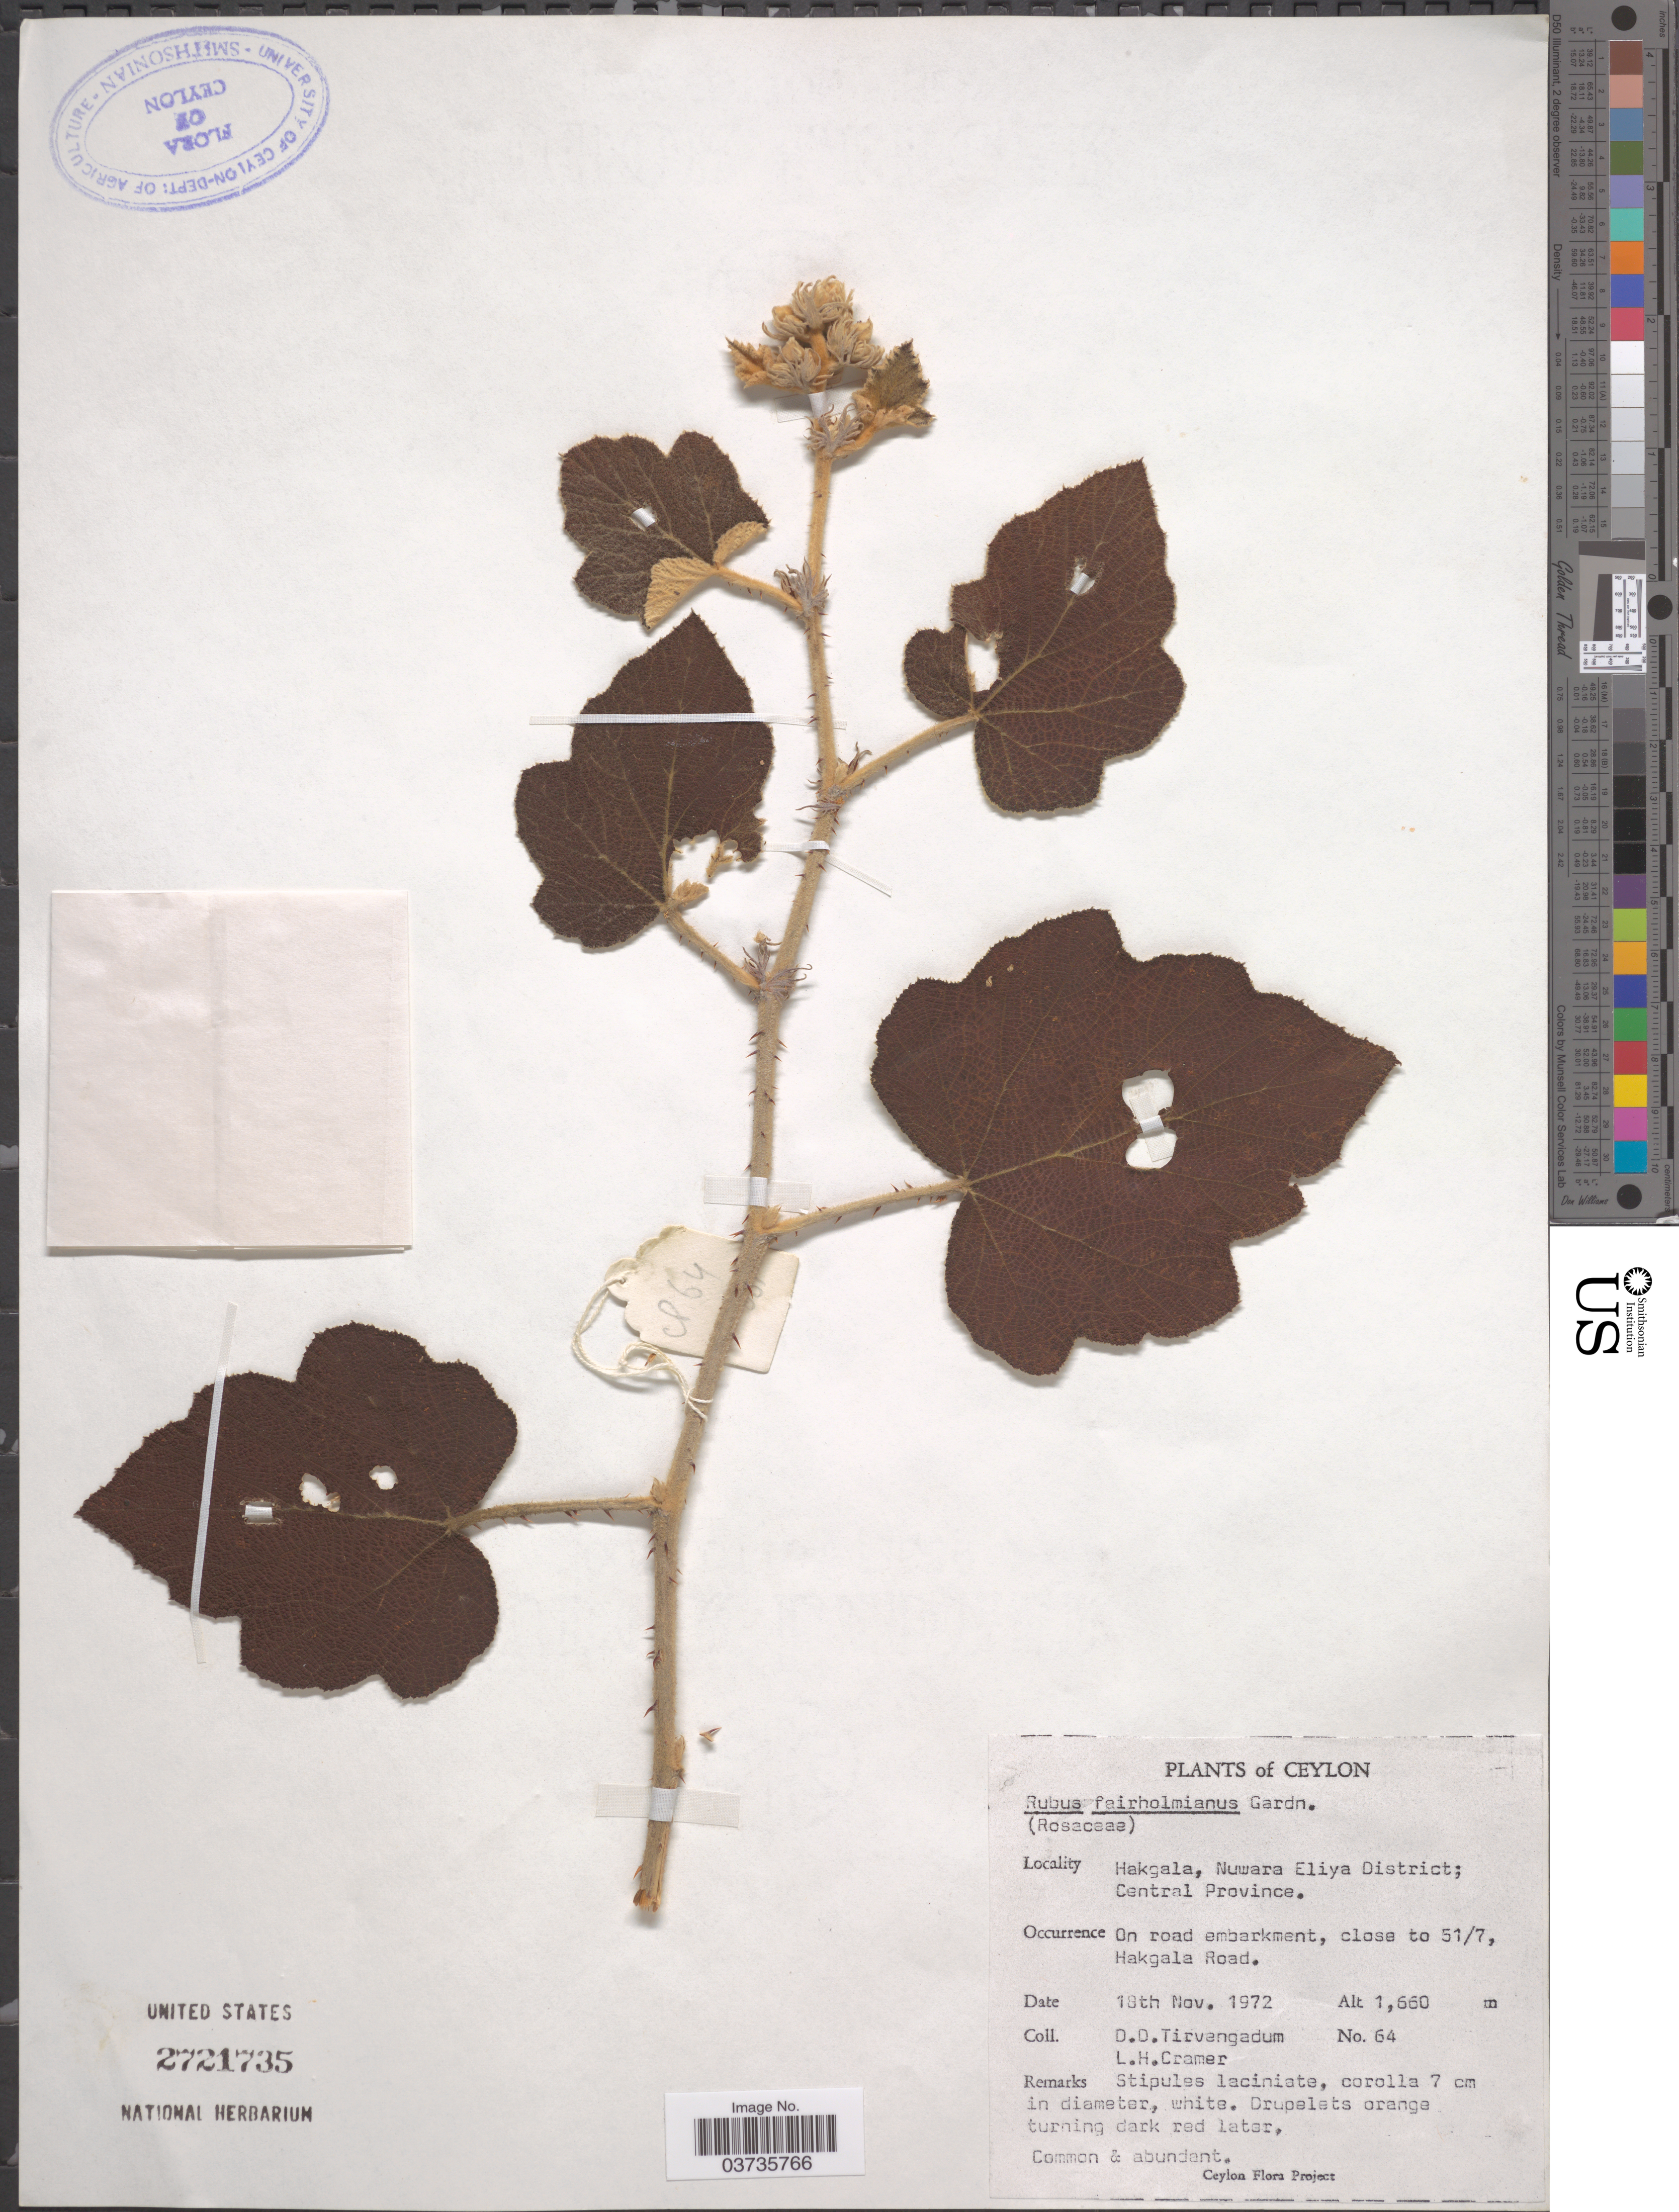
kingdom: Plantae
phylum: Tracheophyta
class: Magnoliopsida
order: Rosales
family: Rosaceae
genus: Rubus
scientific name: Rubus fairholmianus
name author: Gardner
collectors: D. Tirvengadum & L. H. Cramer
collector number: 64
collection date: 1972-11-18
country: Sri Lanka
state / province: Central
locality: Ceylon. Hakgala, Nuwara Eliya District. On road embarkment, close to 51/7, Hakgala Road.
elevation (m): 1660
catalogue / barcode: US 2721735